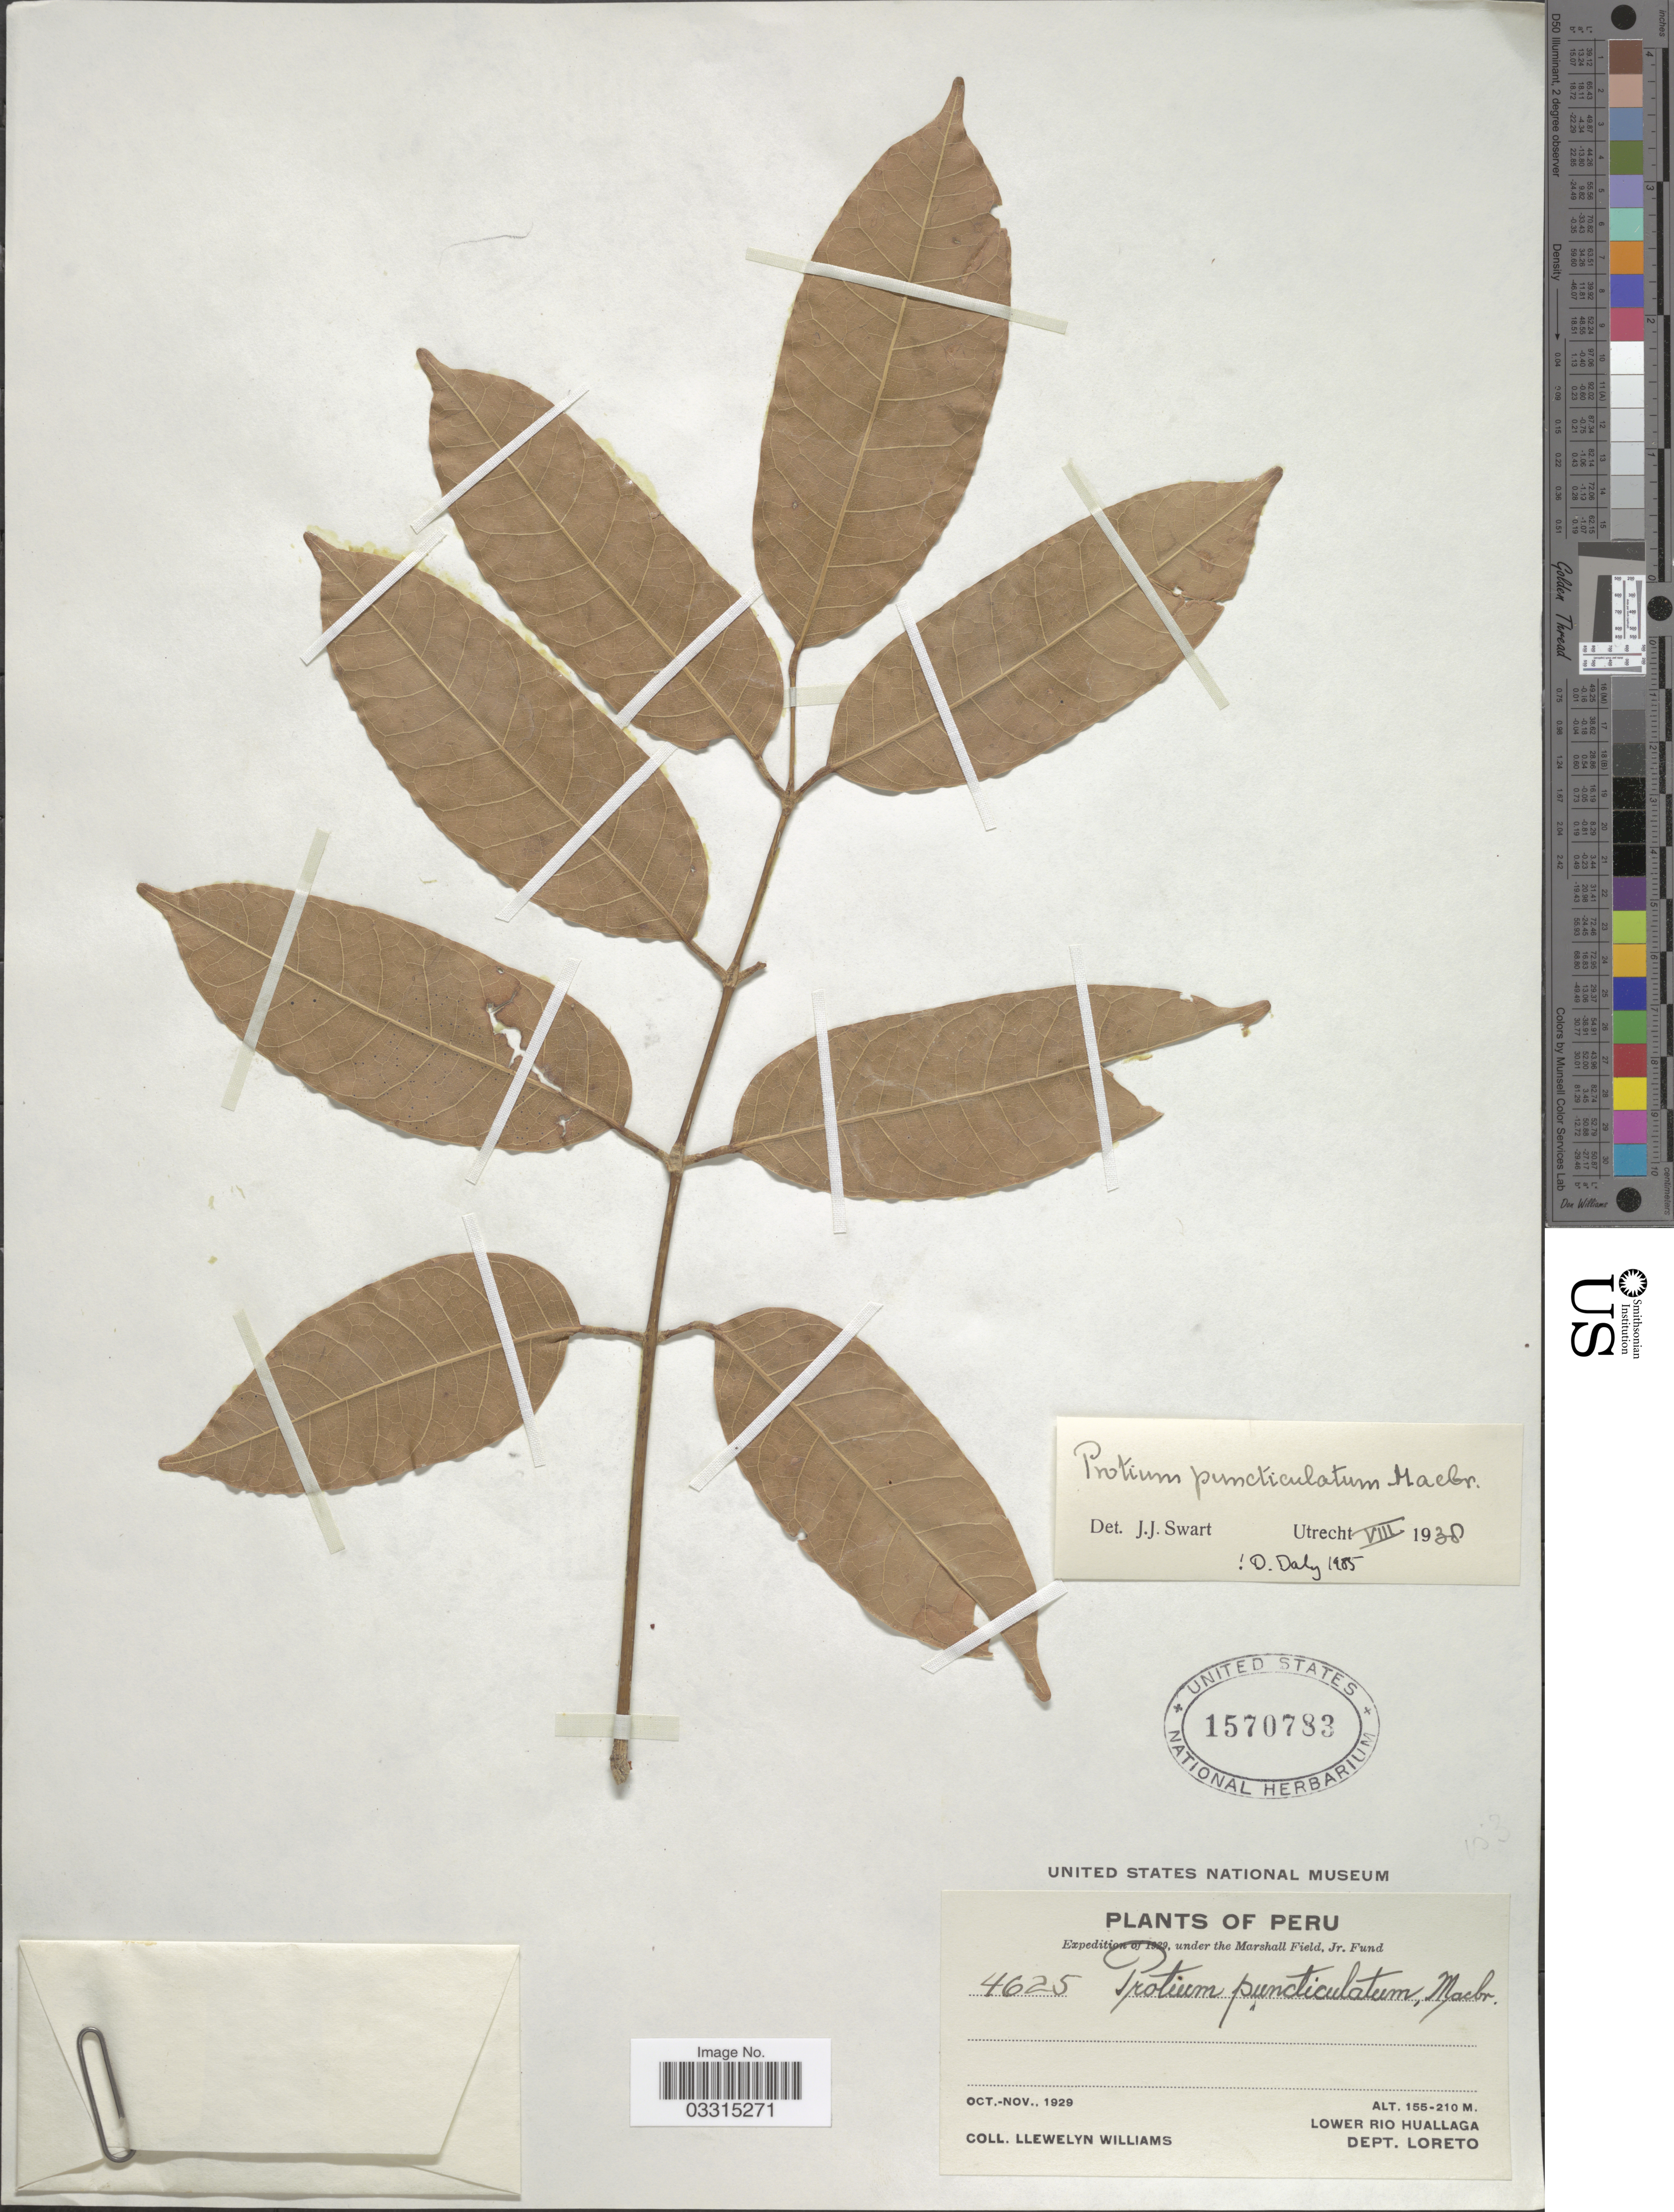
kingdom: Plantae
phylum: Tracheophyta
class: Magnoliopsida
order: Sapindales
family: Burseraceae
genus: Protium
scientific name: Protium puncticulatum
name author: J.F. Macbr.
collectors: Ll. Williams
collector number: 4625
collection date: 1929-10/1929-11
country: Peru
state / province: Loreto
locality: Lower Rio Huallaga. Dept. Loreto.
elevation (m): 155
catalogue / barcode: US 1570783